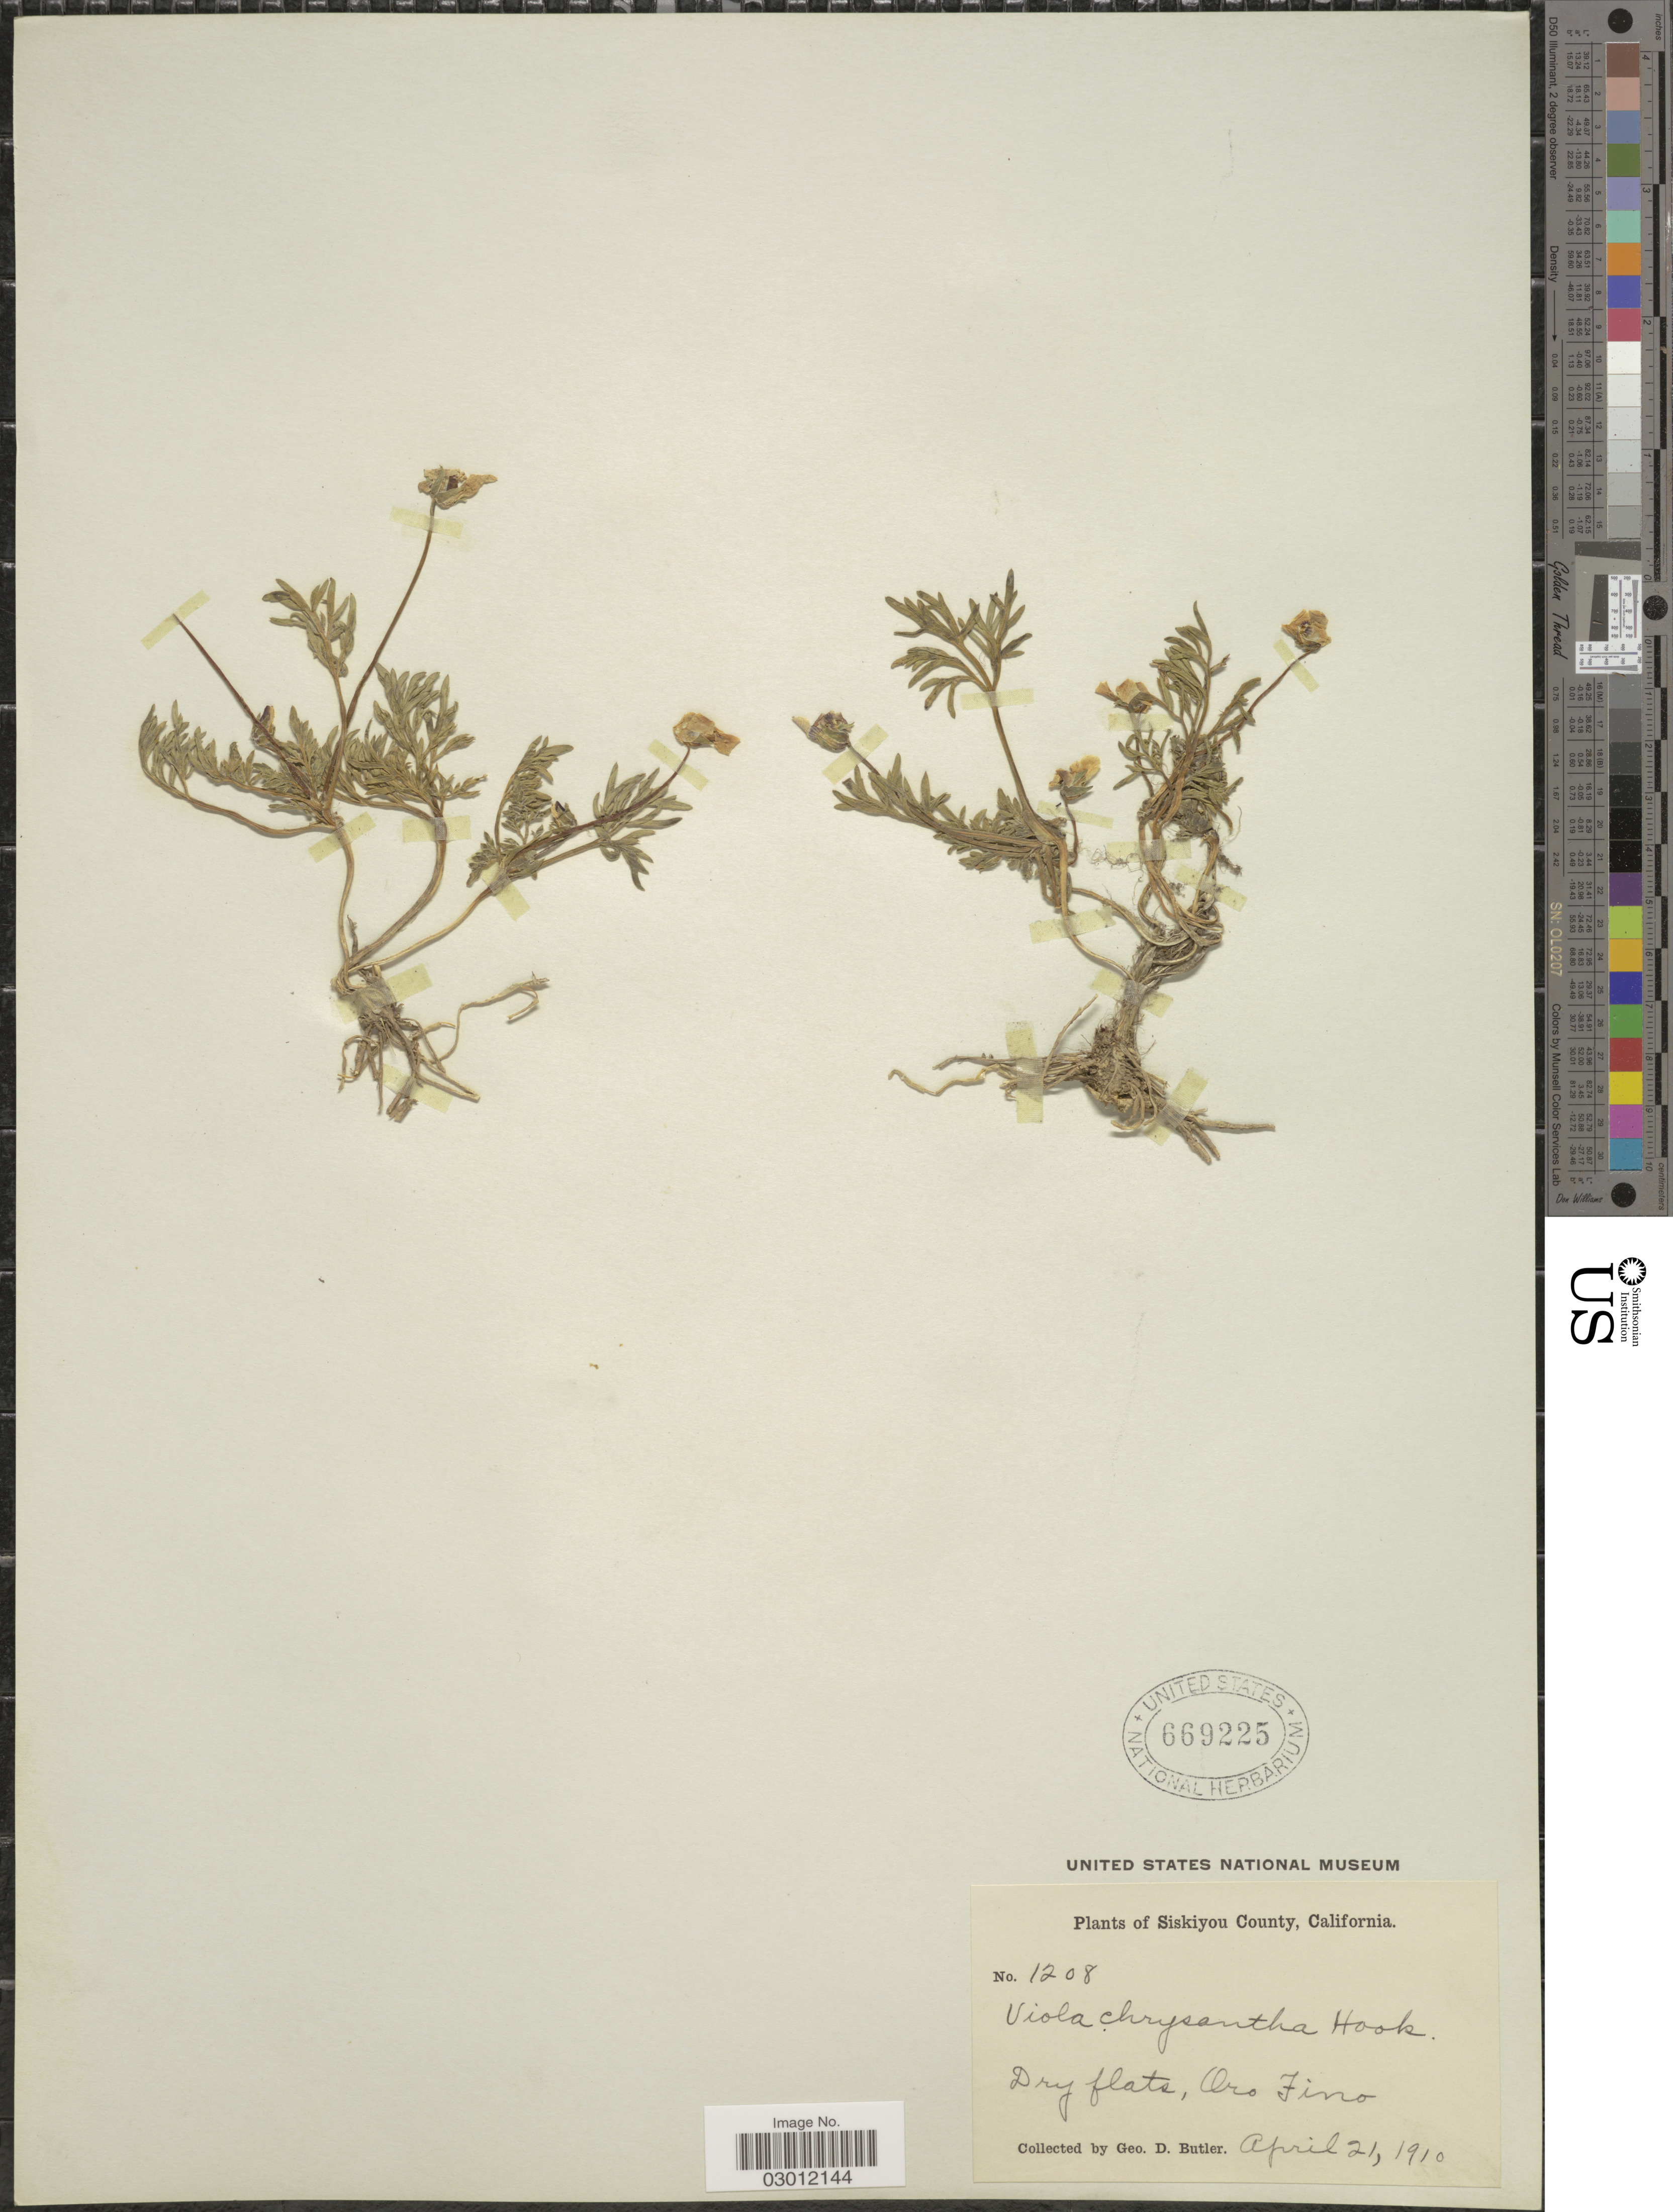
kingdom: Plantae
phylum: Tracheophyta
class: Magnoliopsida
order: Malpighiales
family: Violaceae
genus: Viola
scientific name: Viola x chrysantha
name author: Schrad. ex Rchb.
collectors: G. D. Butler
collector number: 1208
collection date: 1910-04-21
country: United States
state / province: California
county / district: Siskiyou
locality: Siskiyou County. Dry flats, Oro Fino.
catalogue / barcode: US 669225